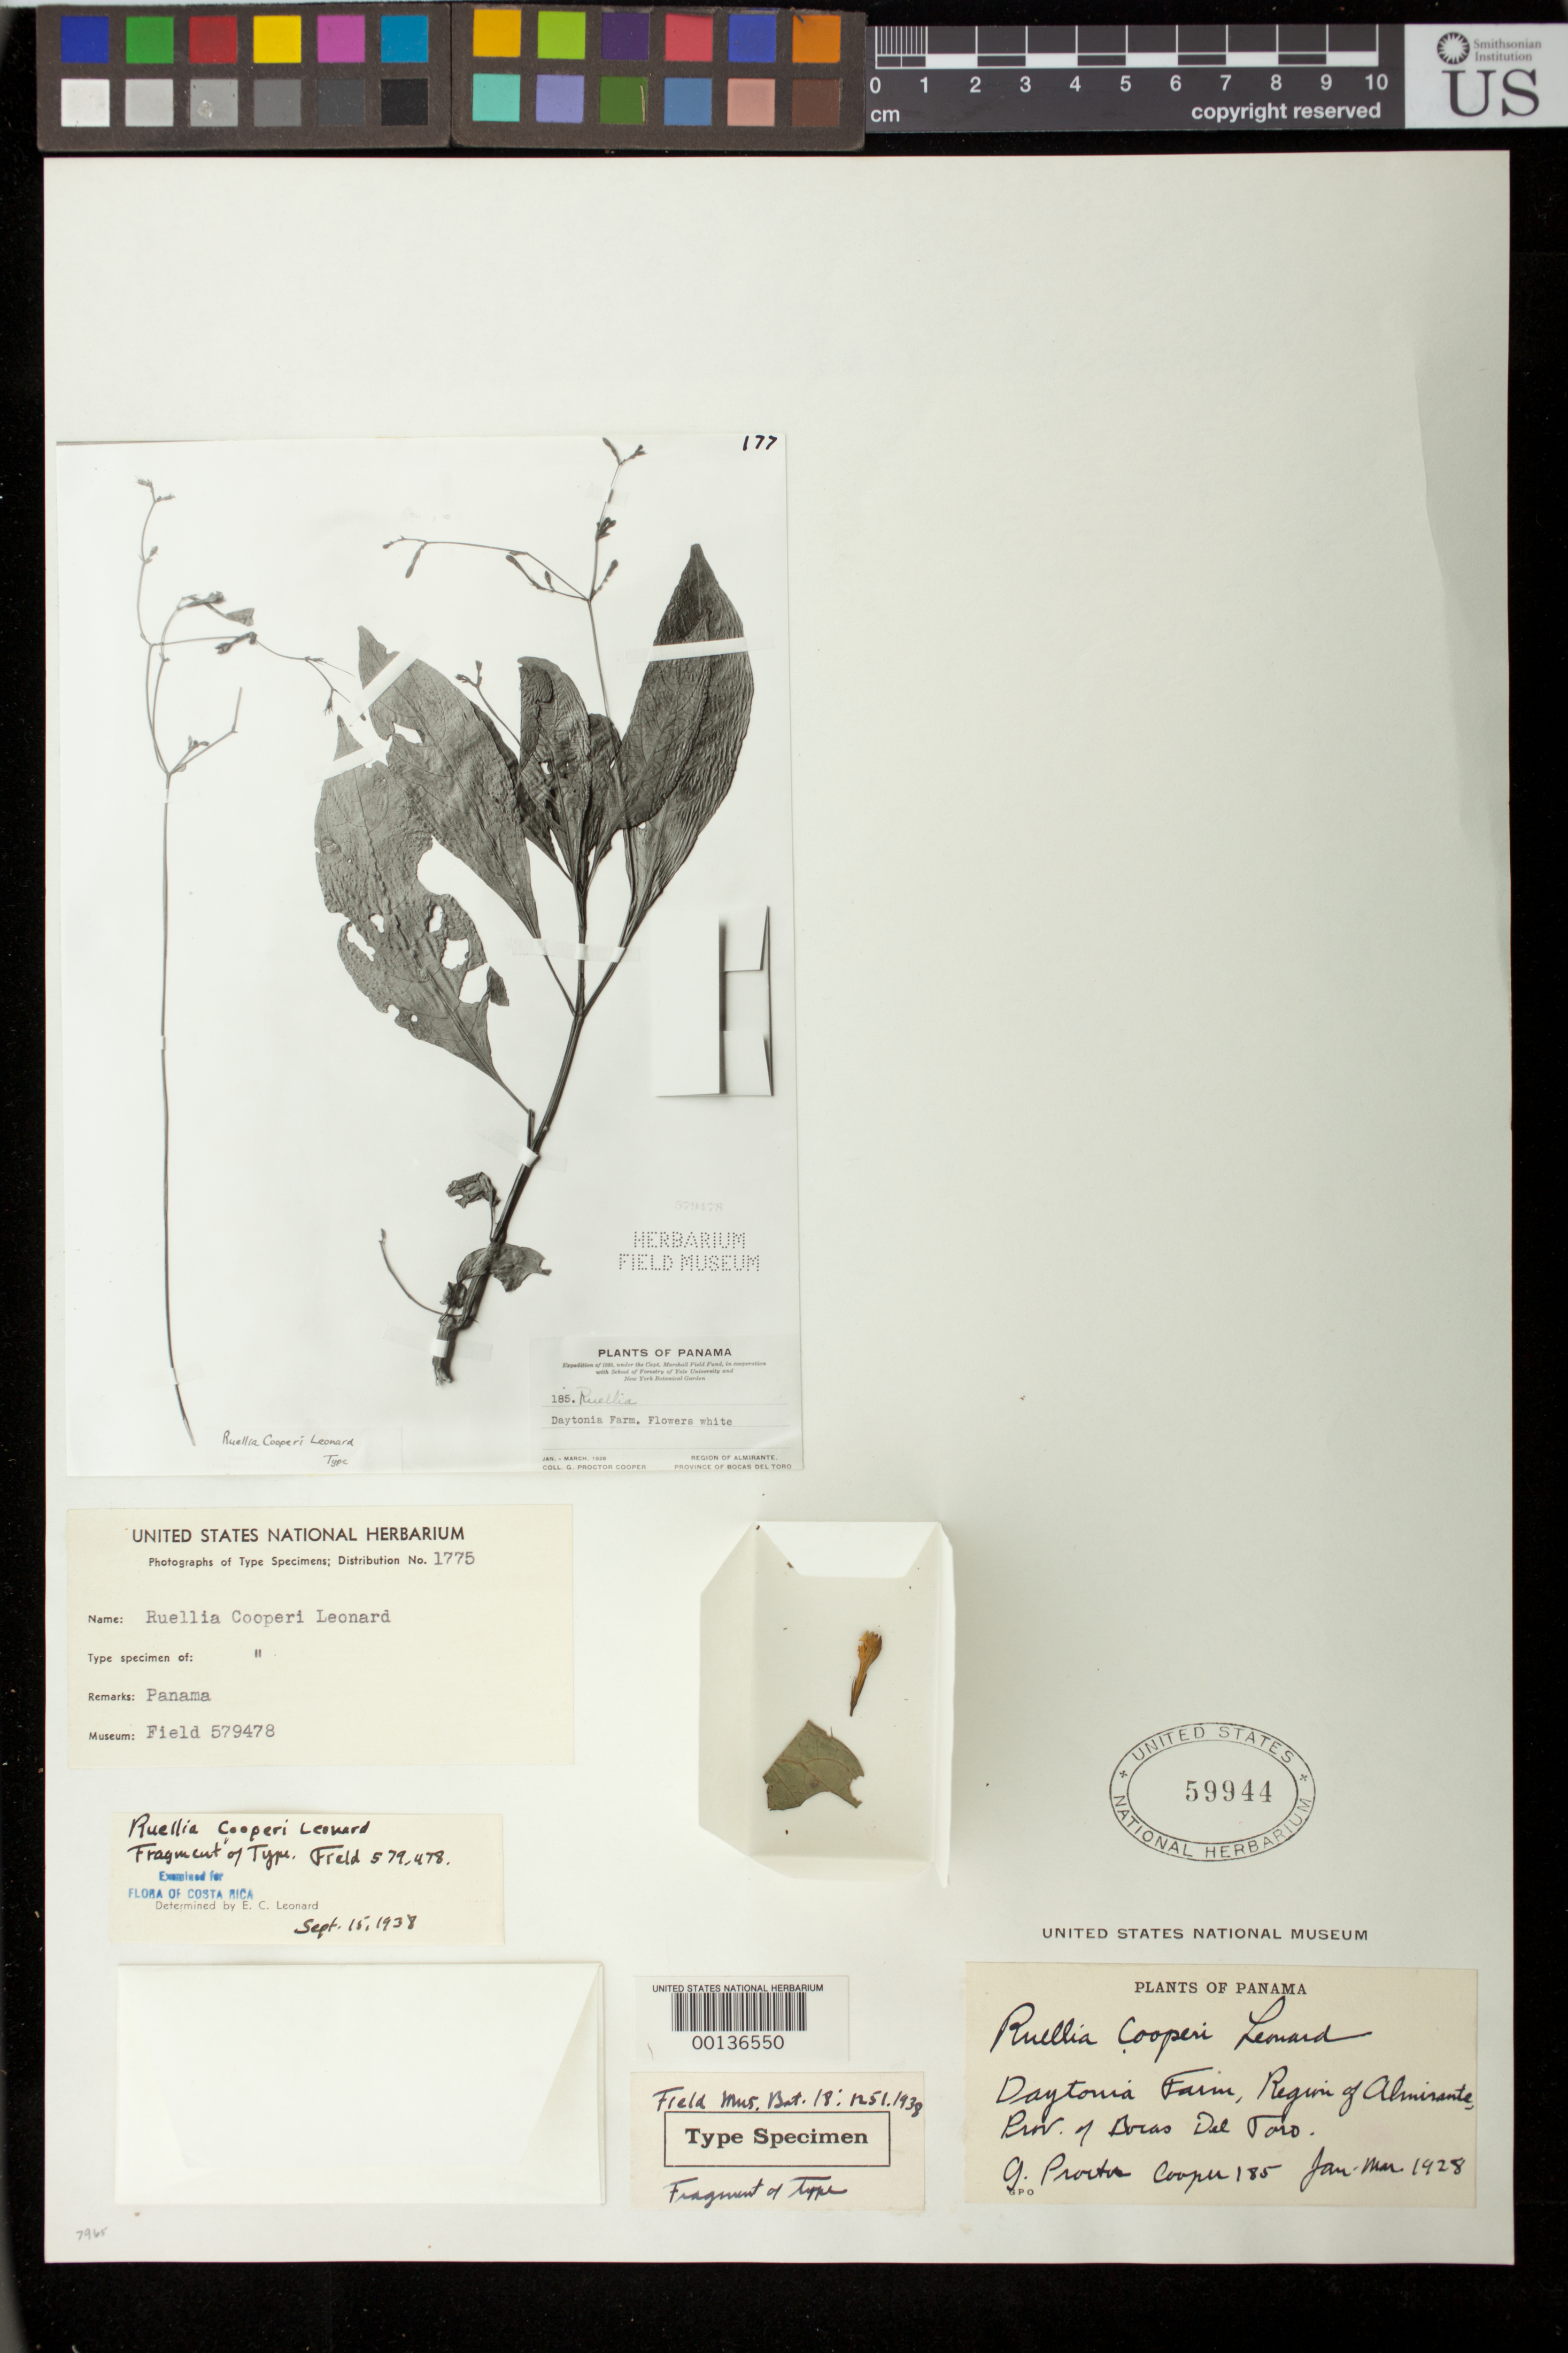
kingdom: Plantae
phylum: Tracheophyta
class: Magnoliopsida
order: Lamiales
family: Acanthaceae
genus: Ruellia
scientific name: Ruellia cooperi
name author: Leonard in Standl.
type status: Isotype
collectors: G. Cooper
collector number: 185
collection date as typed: Jan 1928 to -- Mar 1928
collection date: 1928-01/1928-03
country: Panama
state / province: Bocas del Toro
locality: Almirante region, Daytonia Farm.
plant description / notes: Photograph and fragmentary material of type specimen ex herb. Field Museum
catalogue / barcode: US 59944